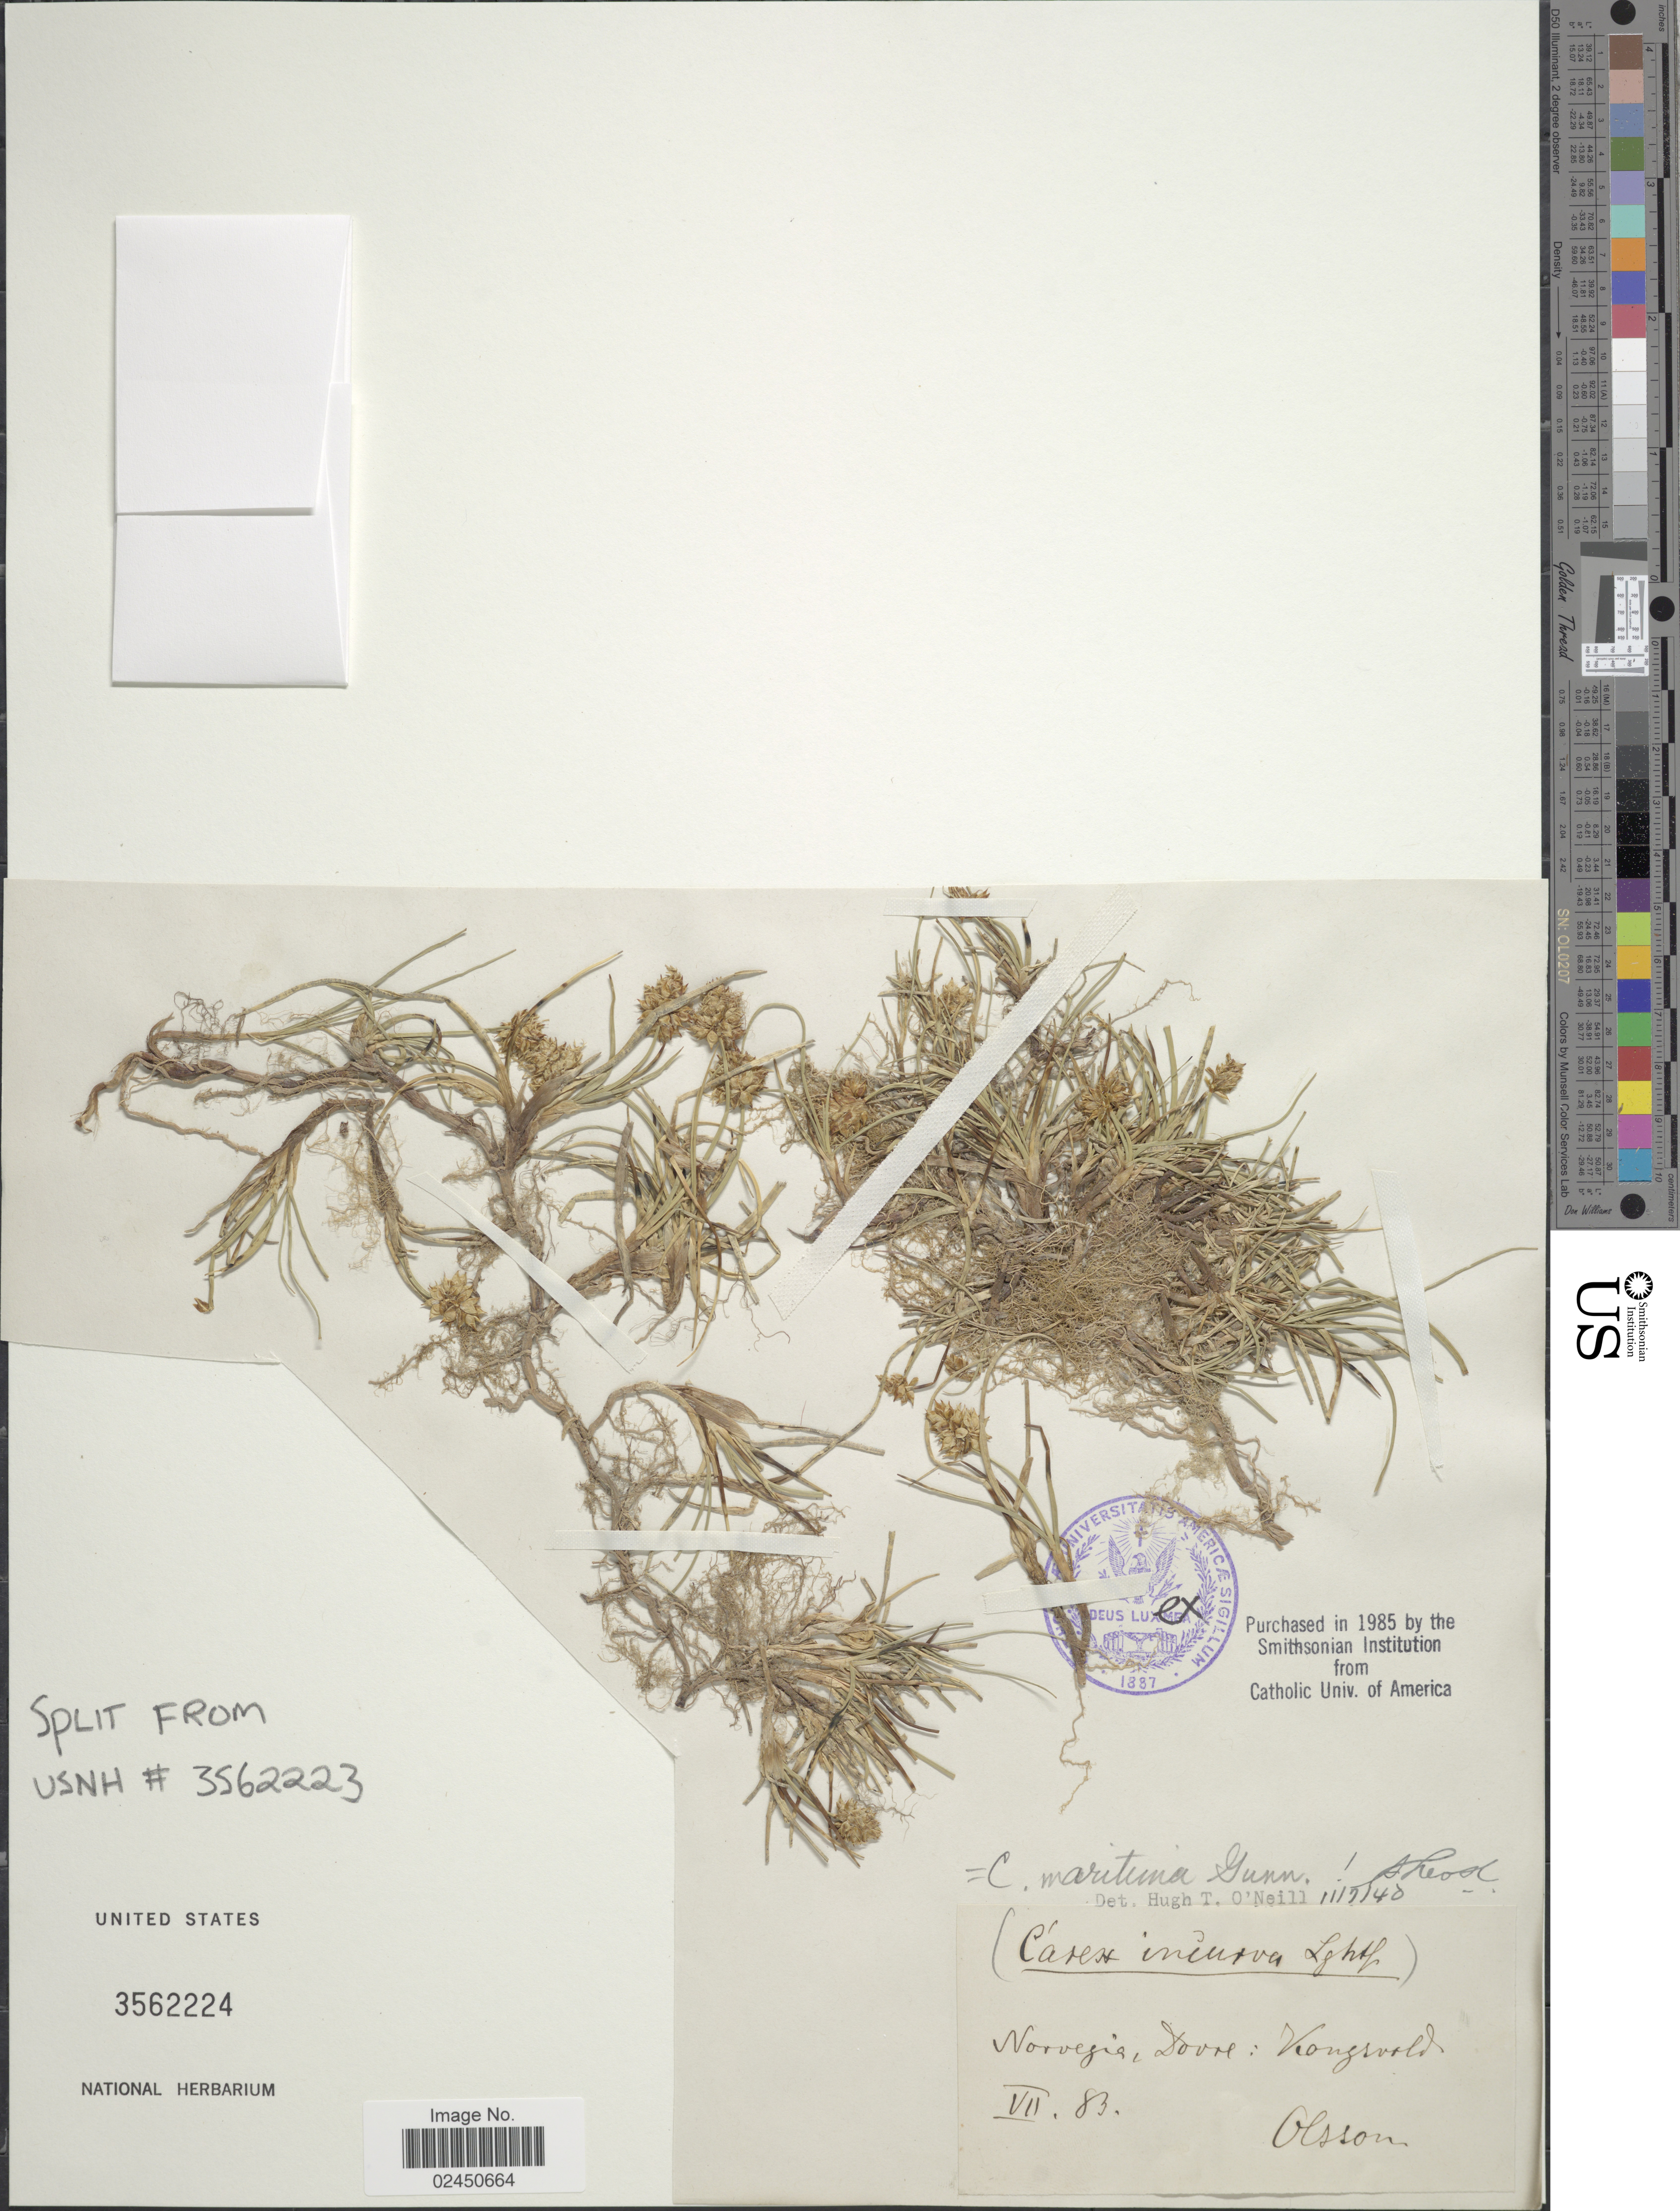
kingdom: Plantae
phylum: Tracheophyta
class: Liliopsida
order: Poales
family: Cyperaceae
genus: Carex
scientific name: Carex maritima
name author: Gunnerus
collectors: Olsson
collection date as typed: Transcribed d/m/y: /7/83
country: Norway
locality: Norvegia. Dovre: Kongsveld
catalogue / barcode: US 3562224